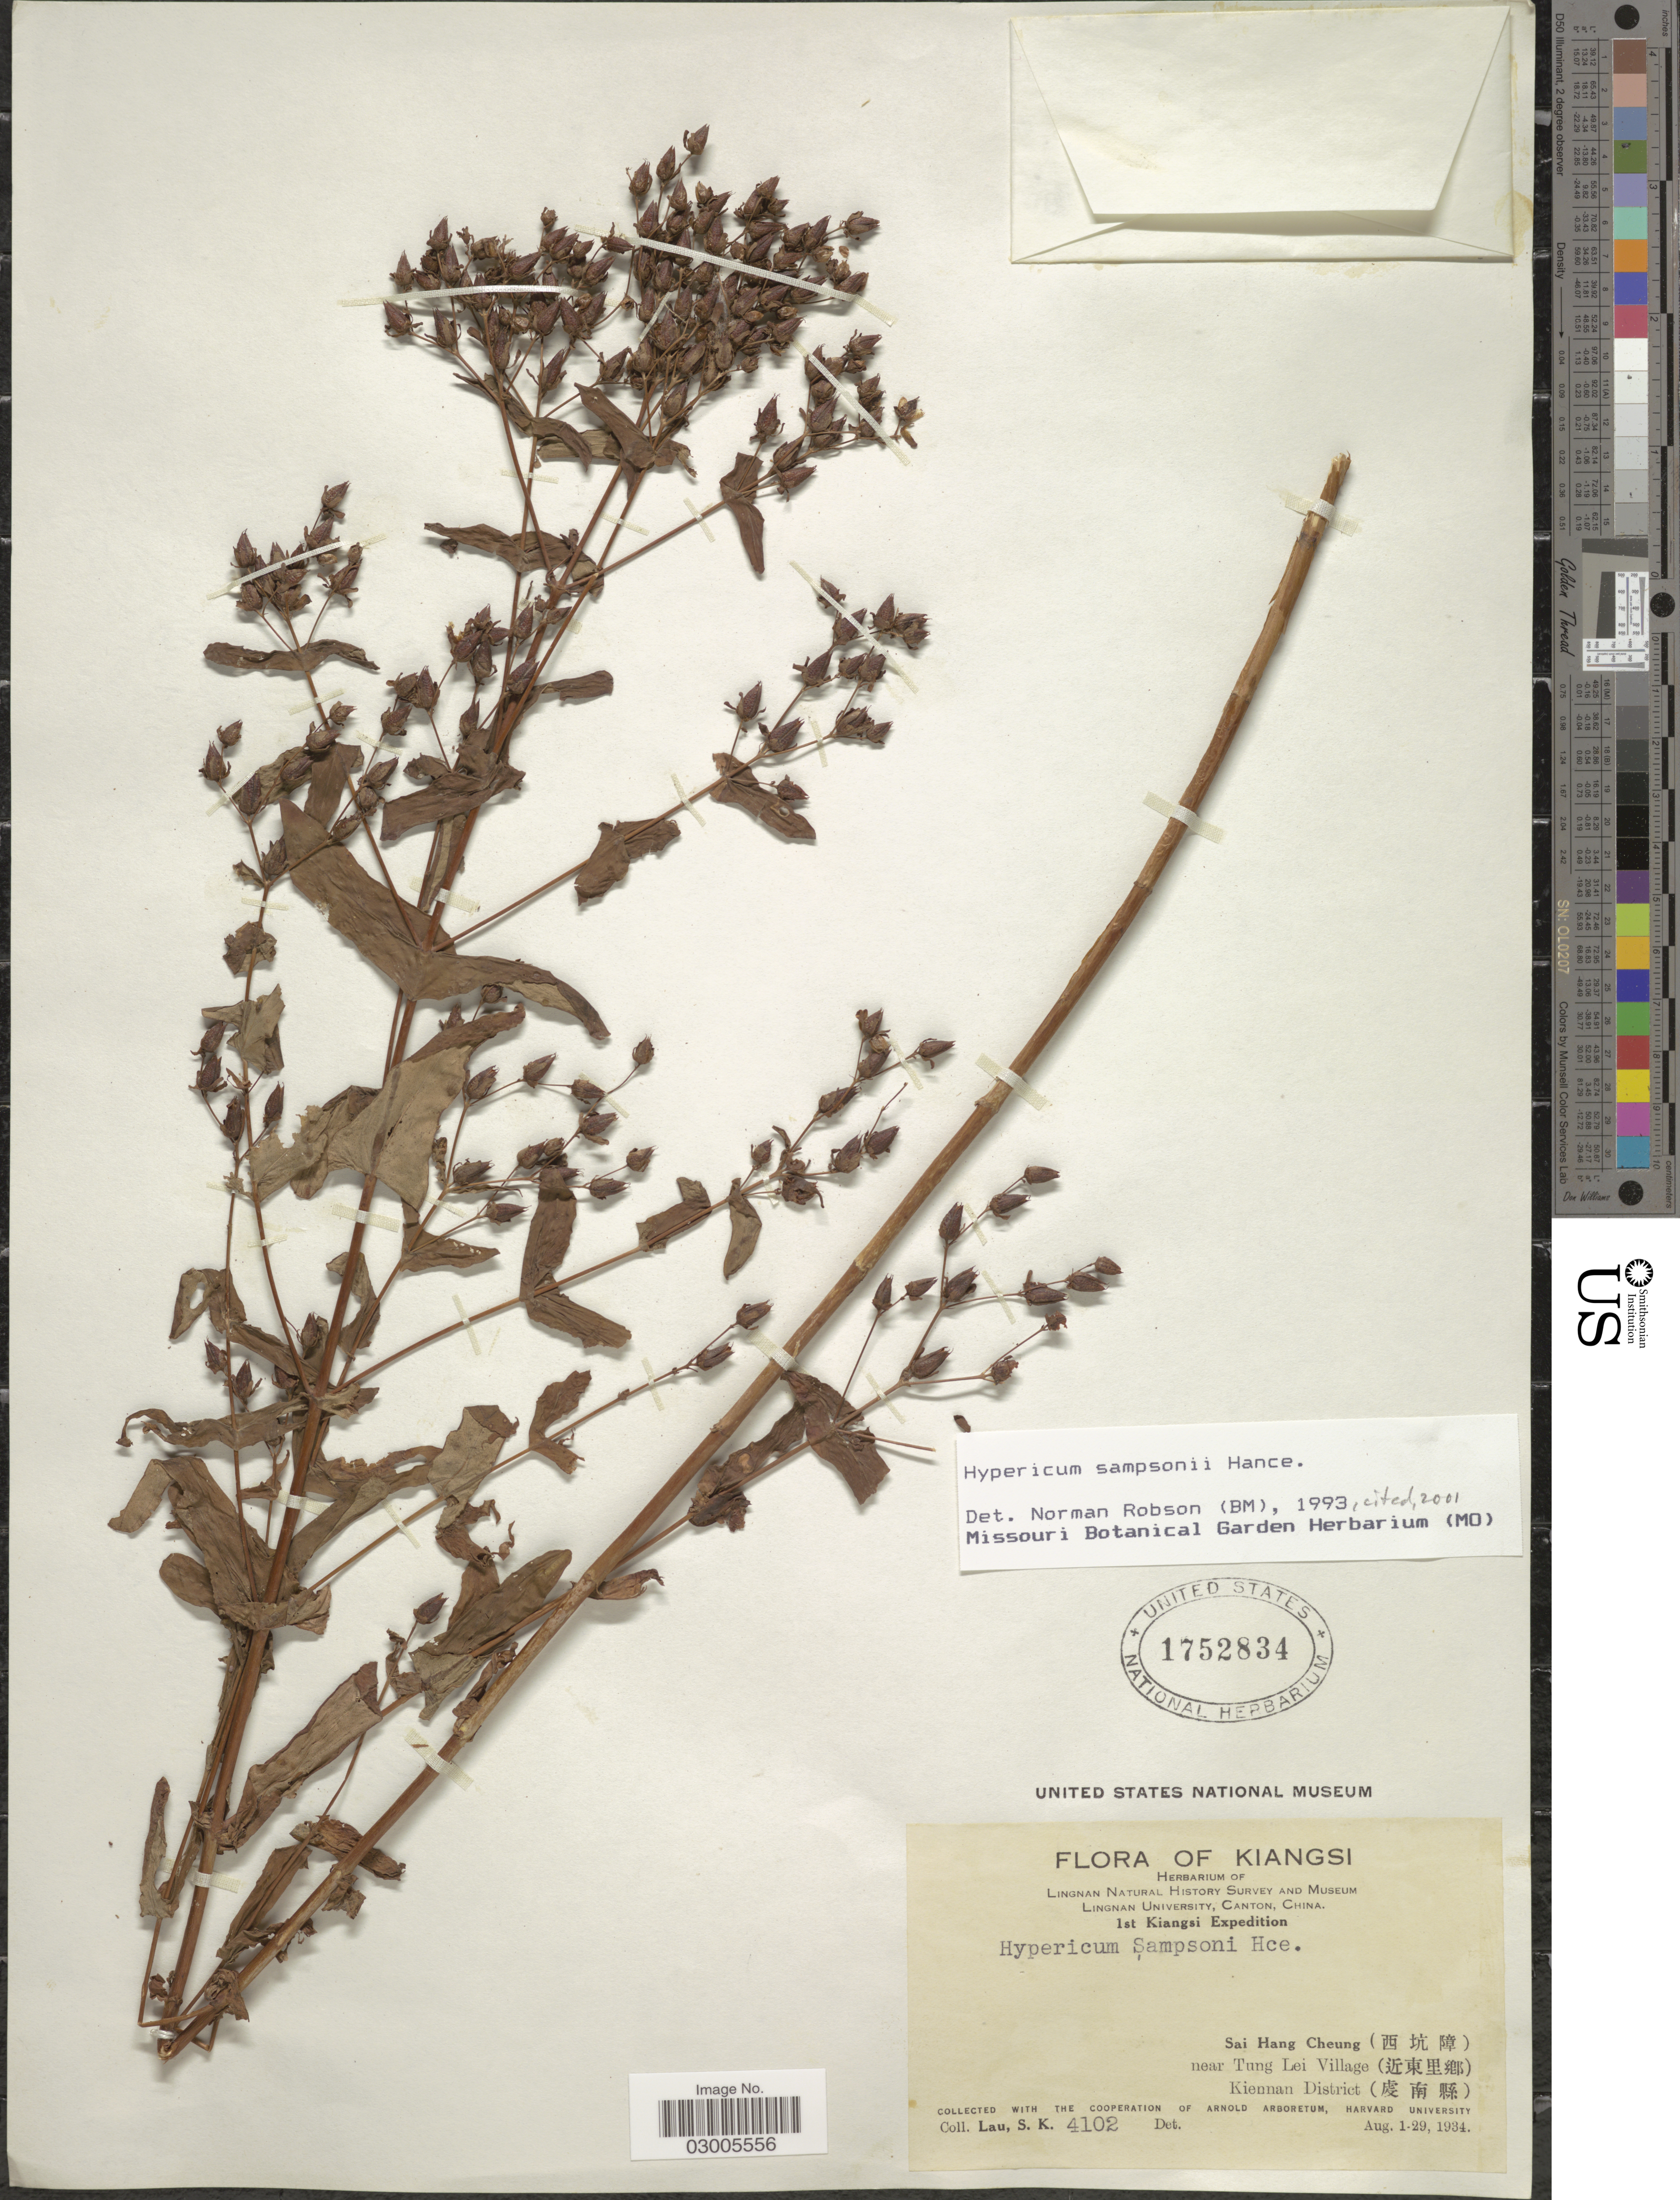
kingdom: Plantae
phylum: Tracheophyta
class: Magnoliopsida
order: Malpighiales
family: Hypericaceae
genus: Hypericum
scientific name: Hypericum sampsonii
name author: Hance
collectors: S. K. Lau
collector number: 4102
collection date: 1934-08-01/1934-08-29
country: China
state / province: Jiangxi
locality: Kiangsi. Sai Hang Cheung (X) near Tung Lei Village (X) Kiennan District (X).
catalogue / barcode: US 1752834